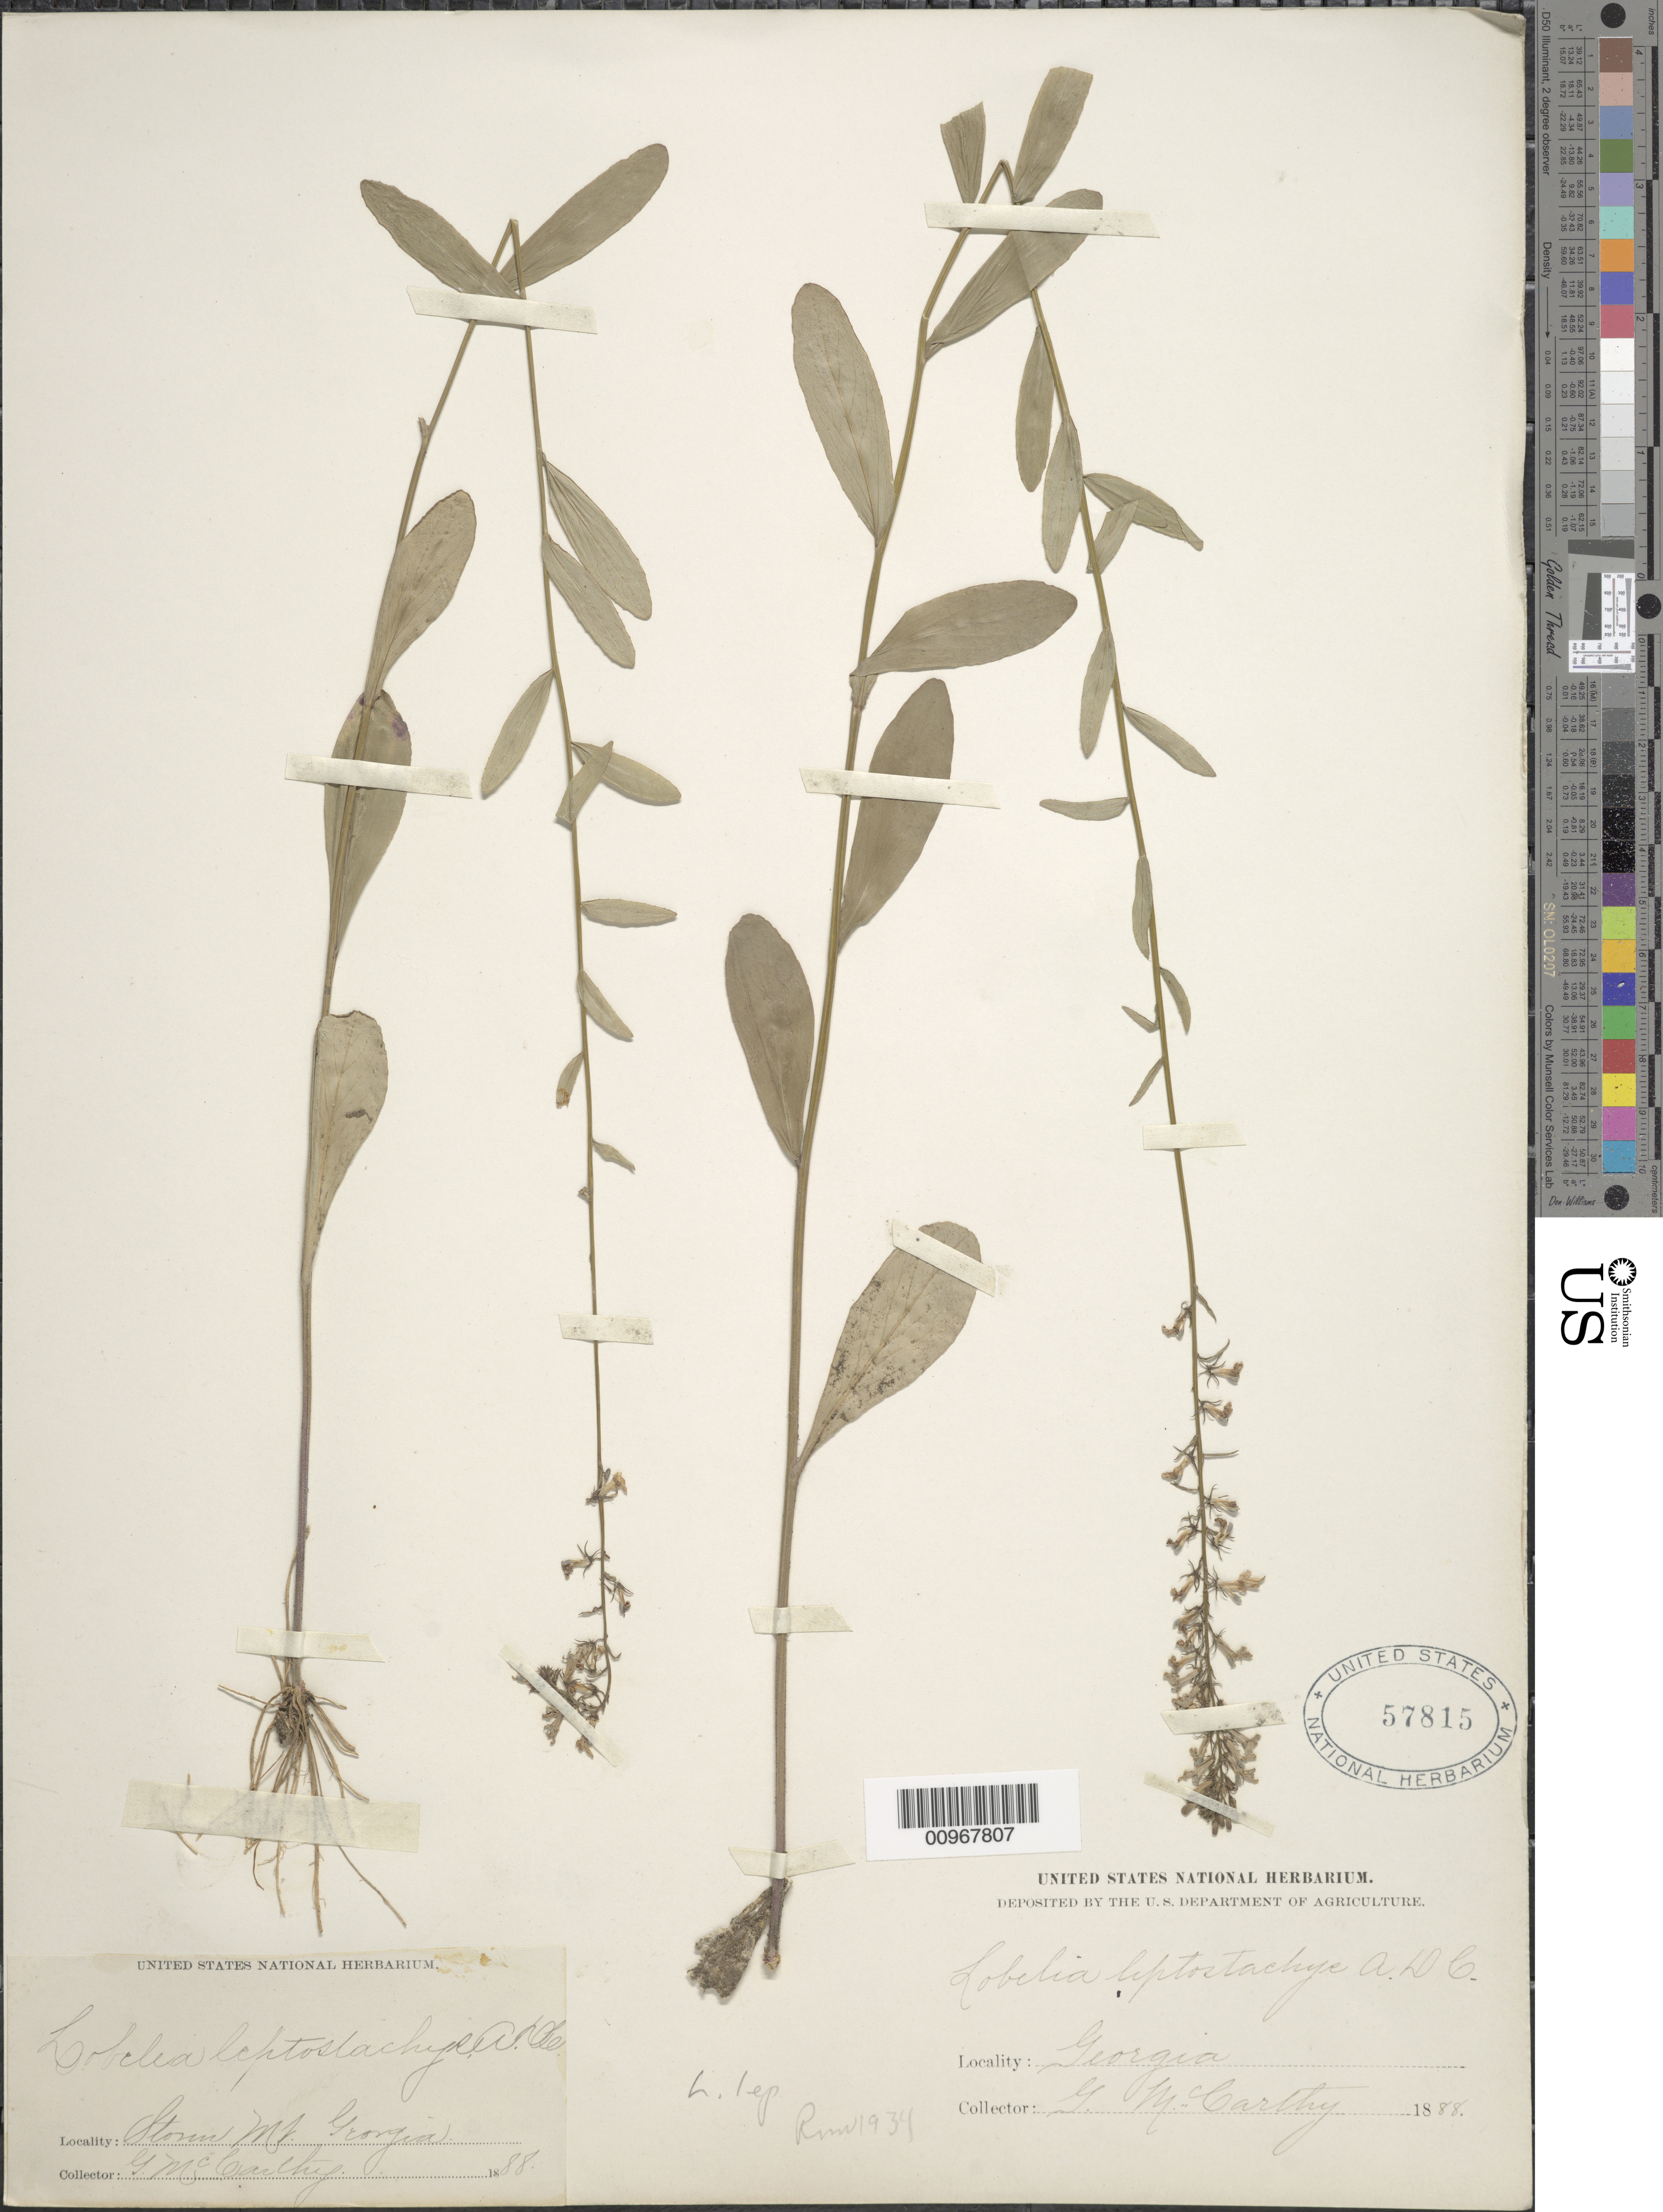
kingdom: Plantae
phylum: Tracheophyta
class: Magnoliopsida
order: Asterales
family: Campanulaceae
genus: Lobelia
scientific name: Lobelia leptostachys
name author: A. DC.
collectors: G. M. McCarthy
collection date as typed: Jul 1888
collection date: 1888-07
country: United States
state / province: Georgia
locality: Storm Mountain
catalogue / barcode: US 57815